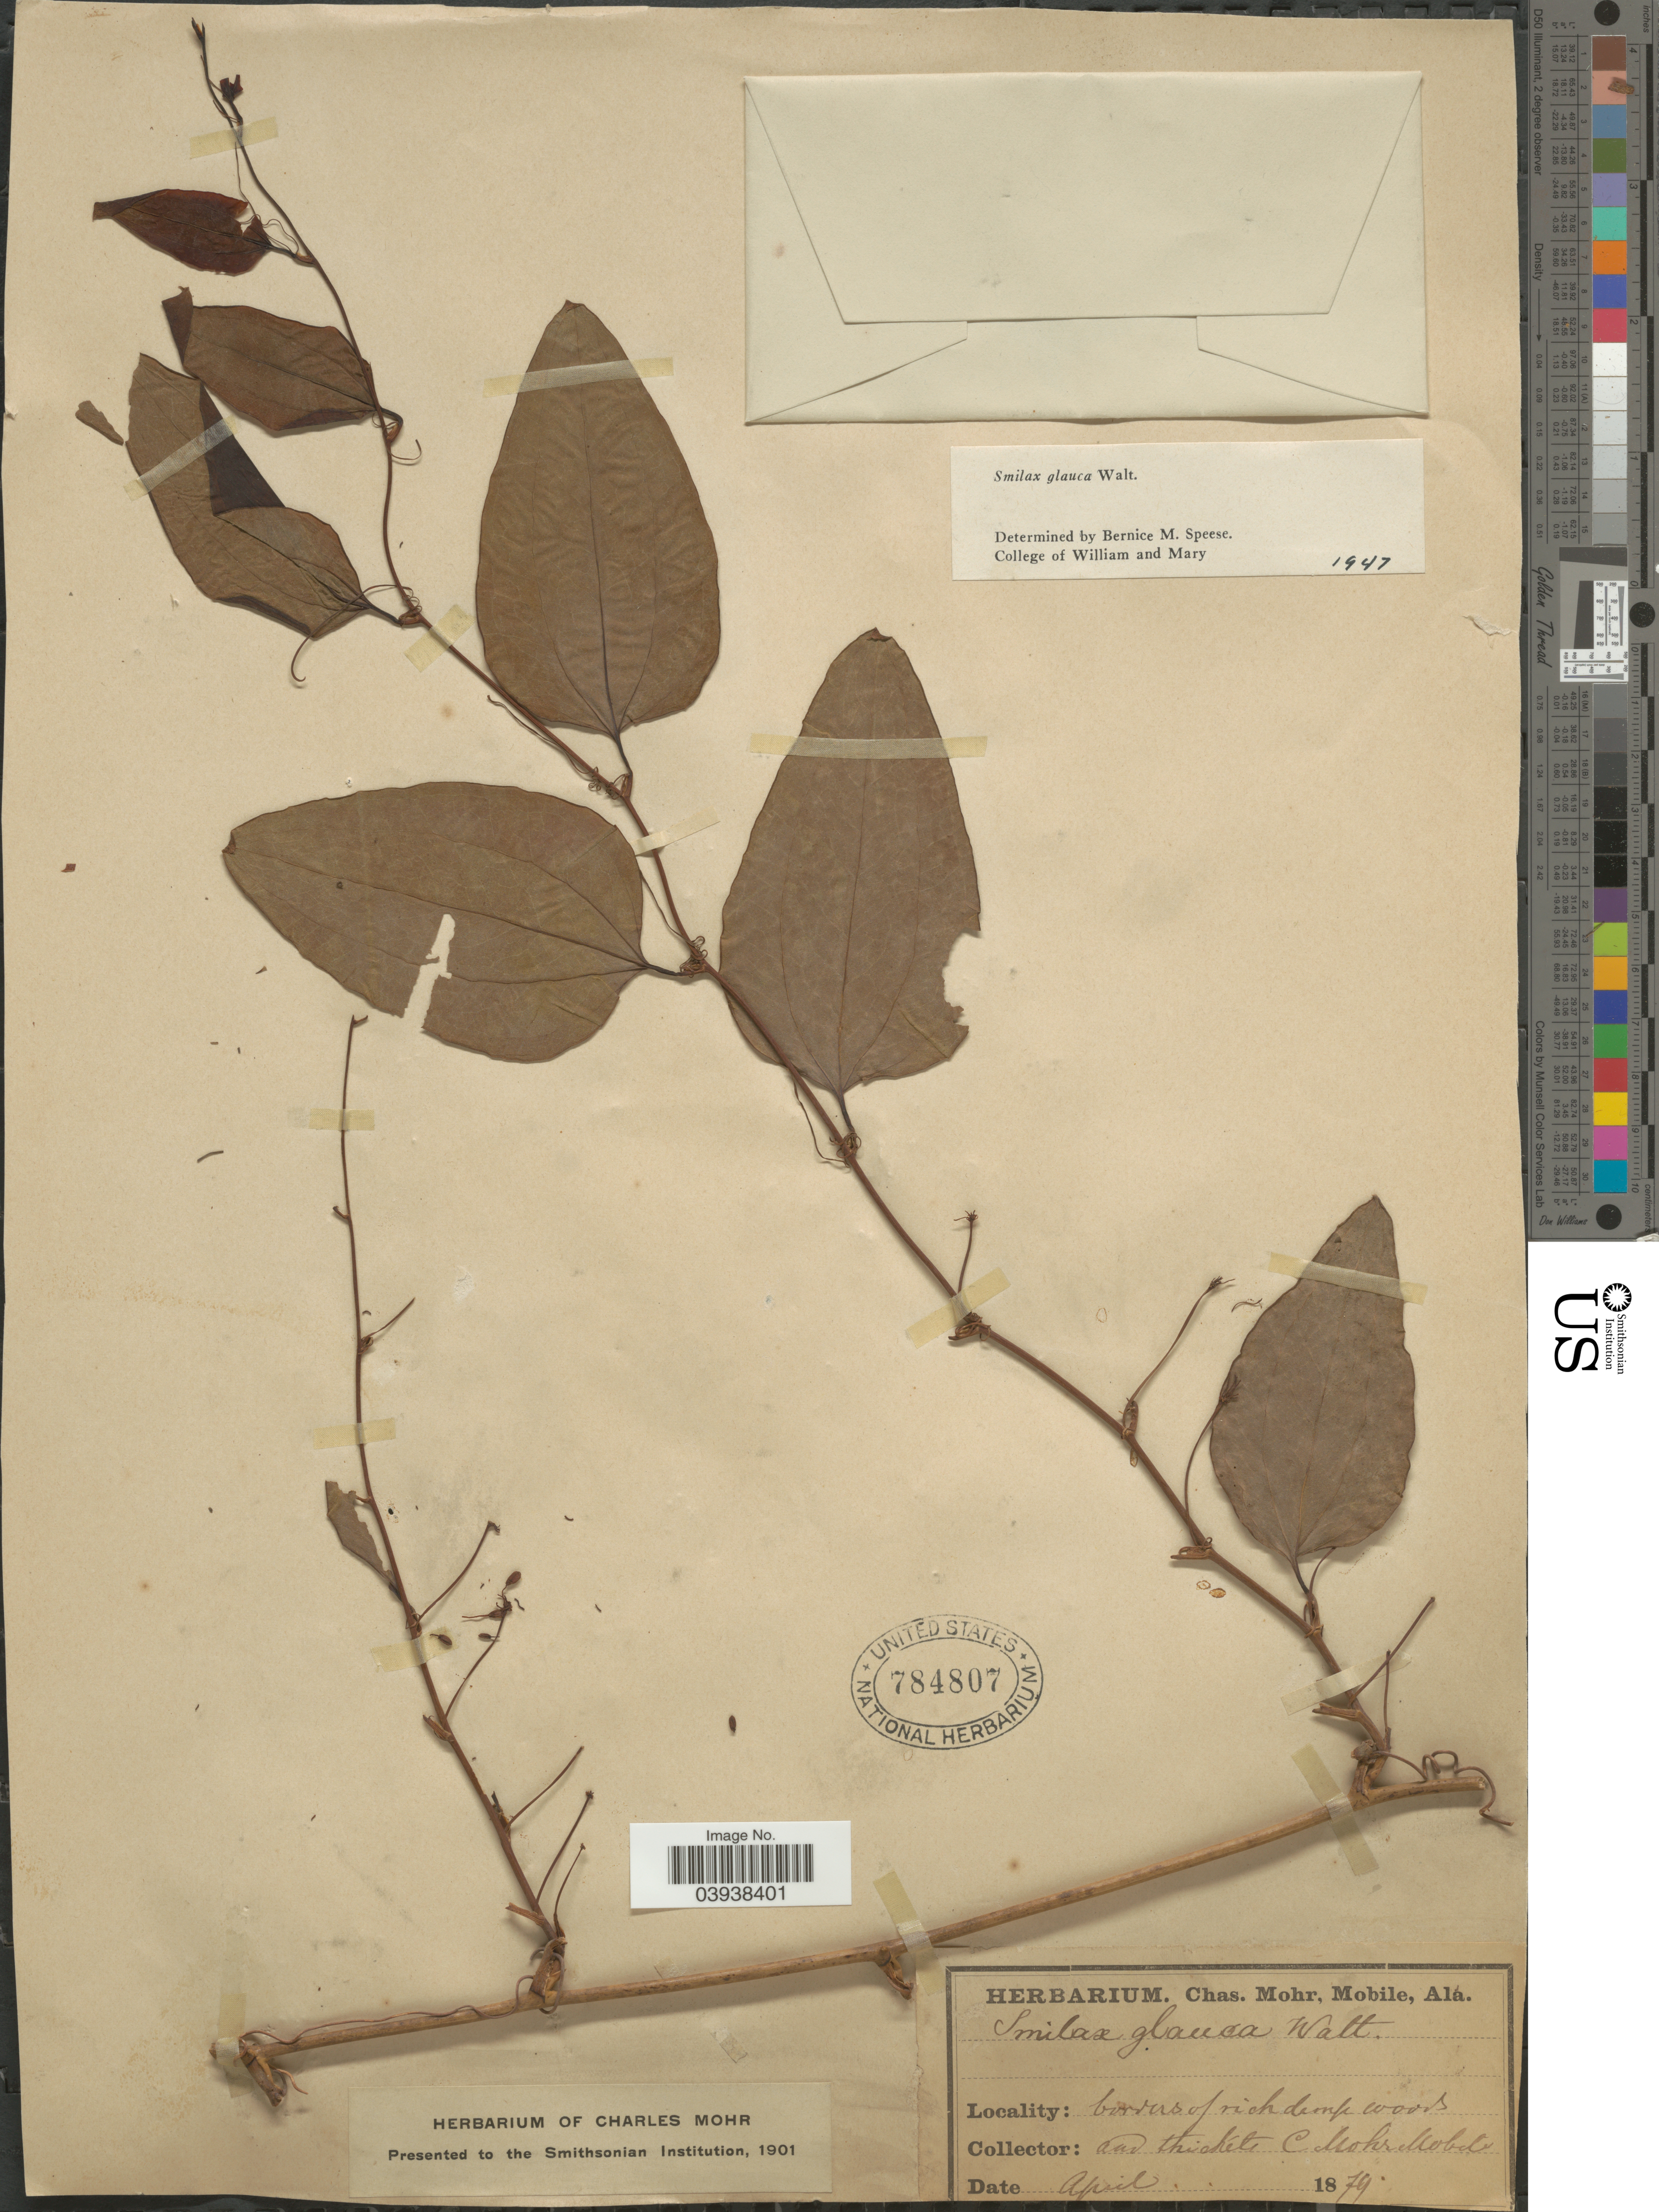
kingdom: Plantae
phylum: Tracheophyta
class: Liliopsida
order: Liliales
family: Smilacaceae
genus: Smilax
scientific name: Smilax glauca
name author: Walter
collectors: Mohr, C. T. (herbarium)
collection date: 1879-04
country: United States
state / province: Alabama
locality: Mobile.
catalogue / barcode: US 784807